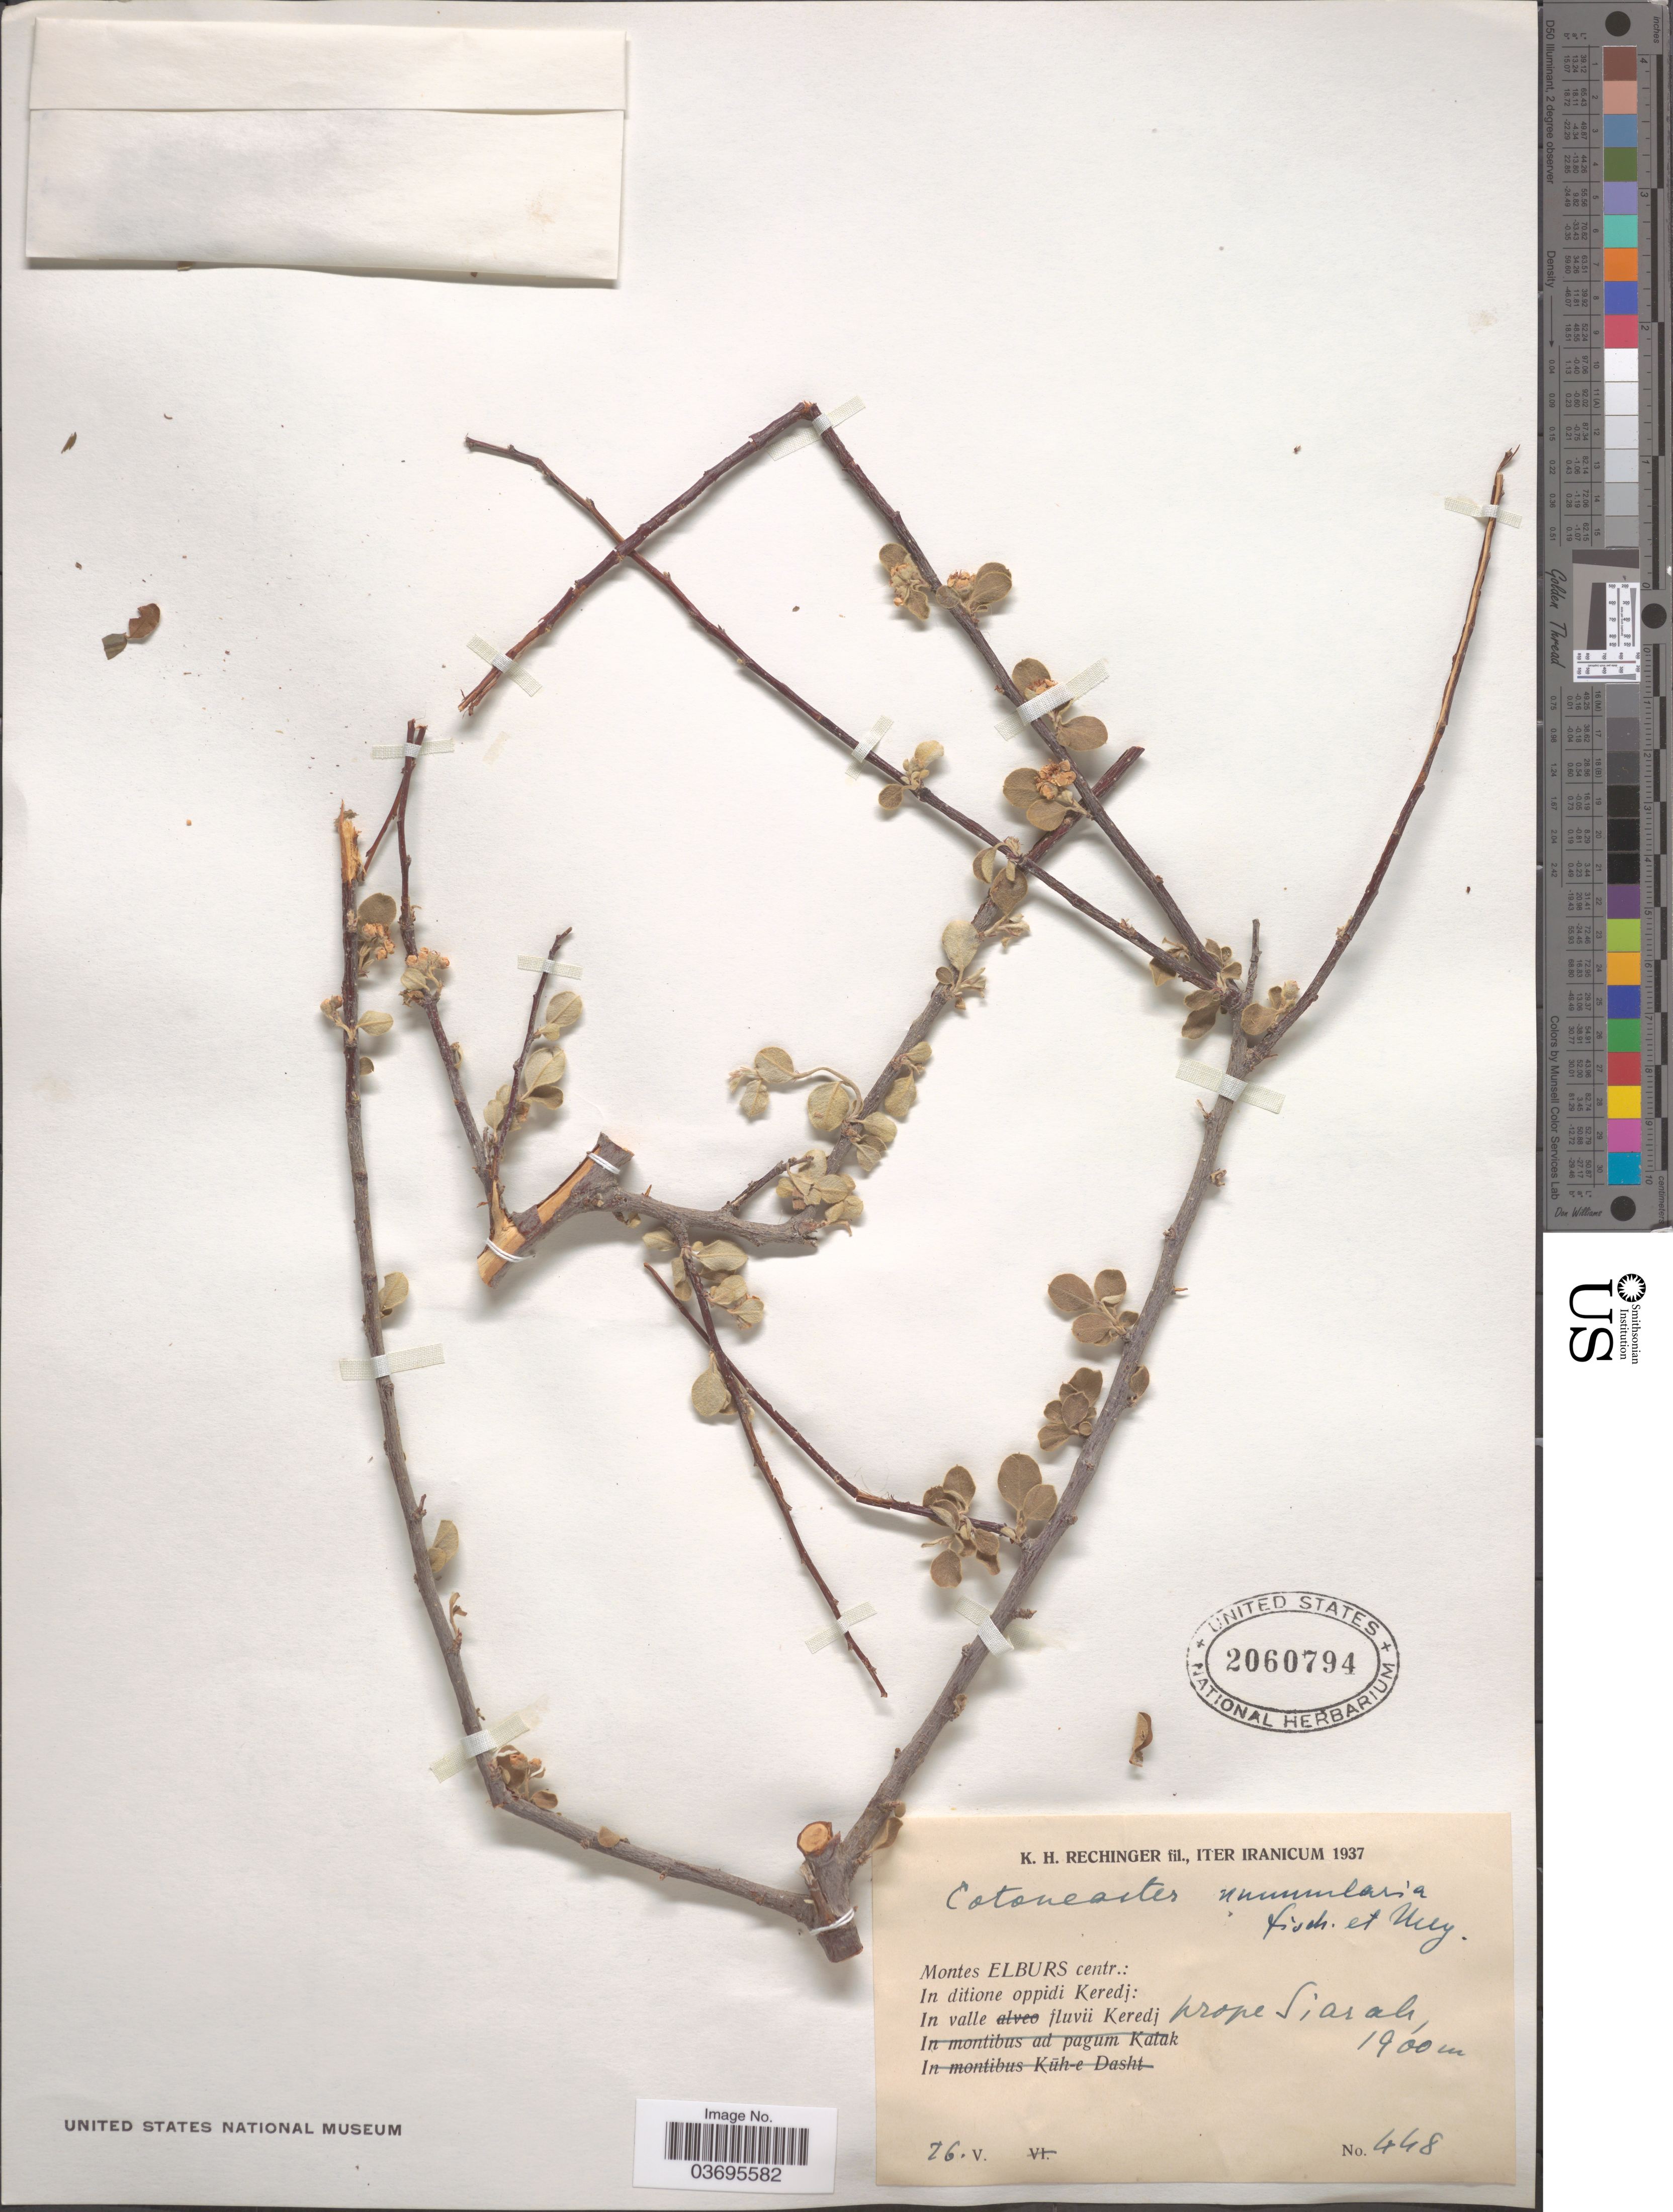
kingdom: Plantae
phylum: Tracheophyta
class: Magnoliopsida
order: Rosales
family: Rosaceae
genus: Cotoneaster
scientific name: Cotoneaster nummularius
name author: Lindl.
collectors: K. H. Rechinger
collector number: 448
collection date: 1937-05-26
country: Iran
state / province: Alborz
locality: Iter Iranicum. Montes Elburs centr.: In ditione oppidi Keredj: In valle jluvii Keredj prope Siarah [interpreted].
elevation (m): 1900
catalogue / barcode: US 2060794